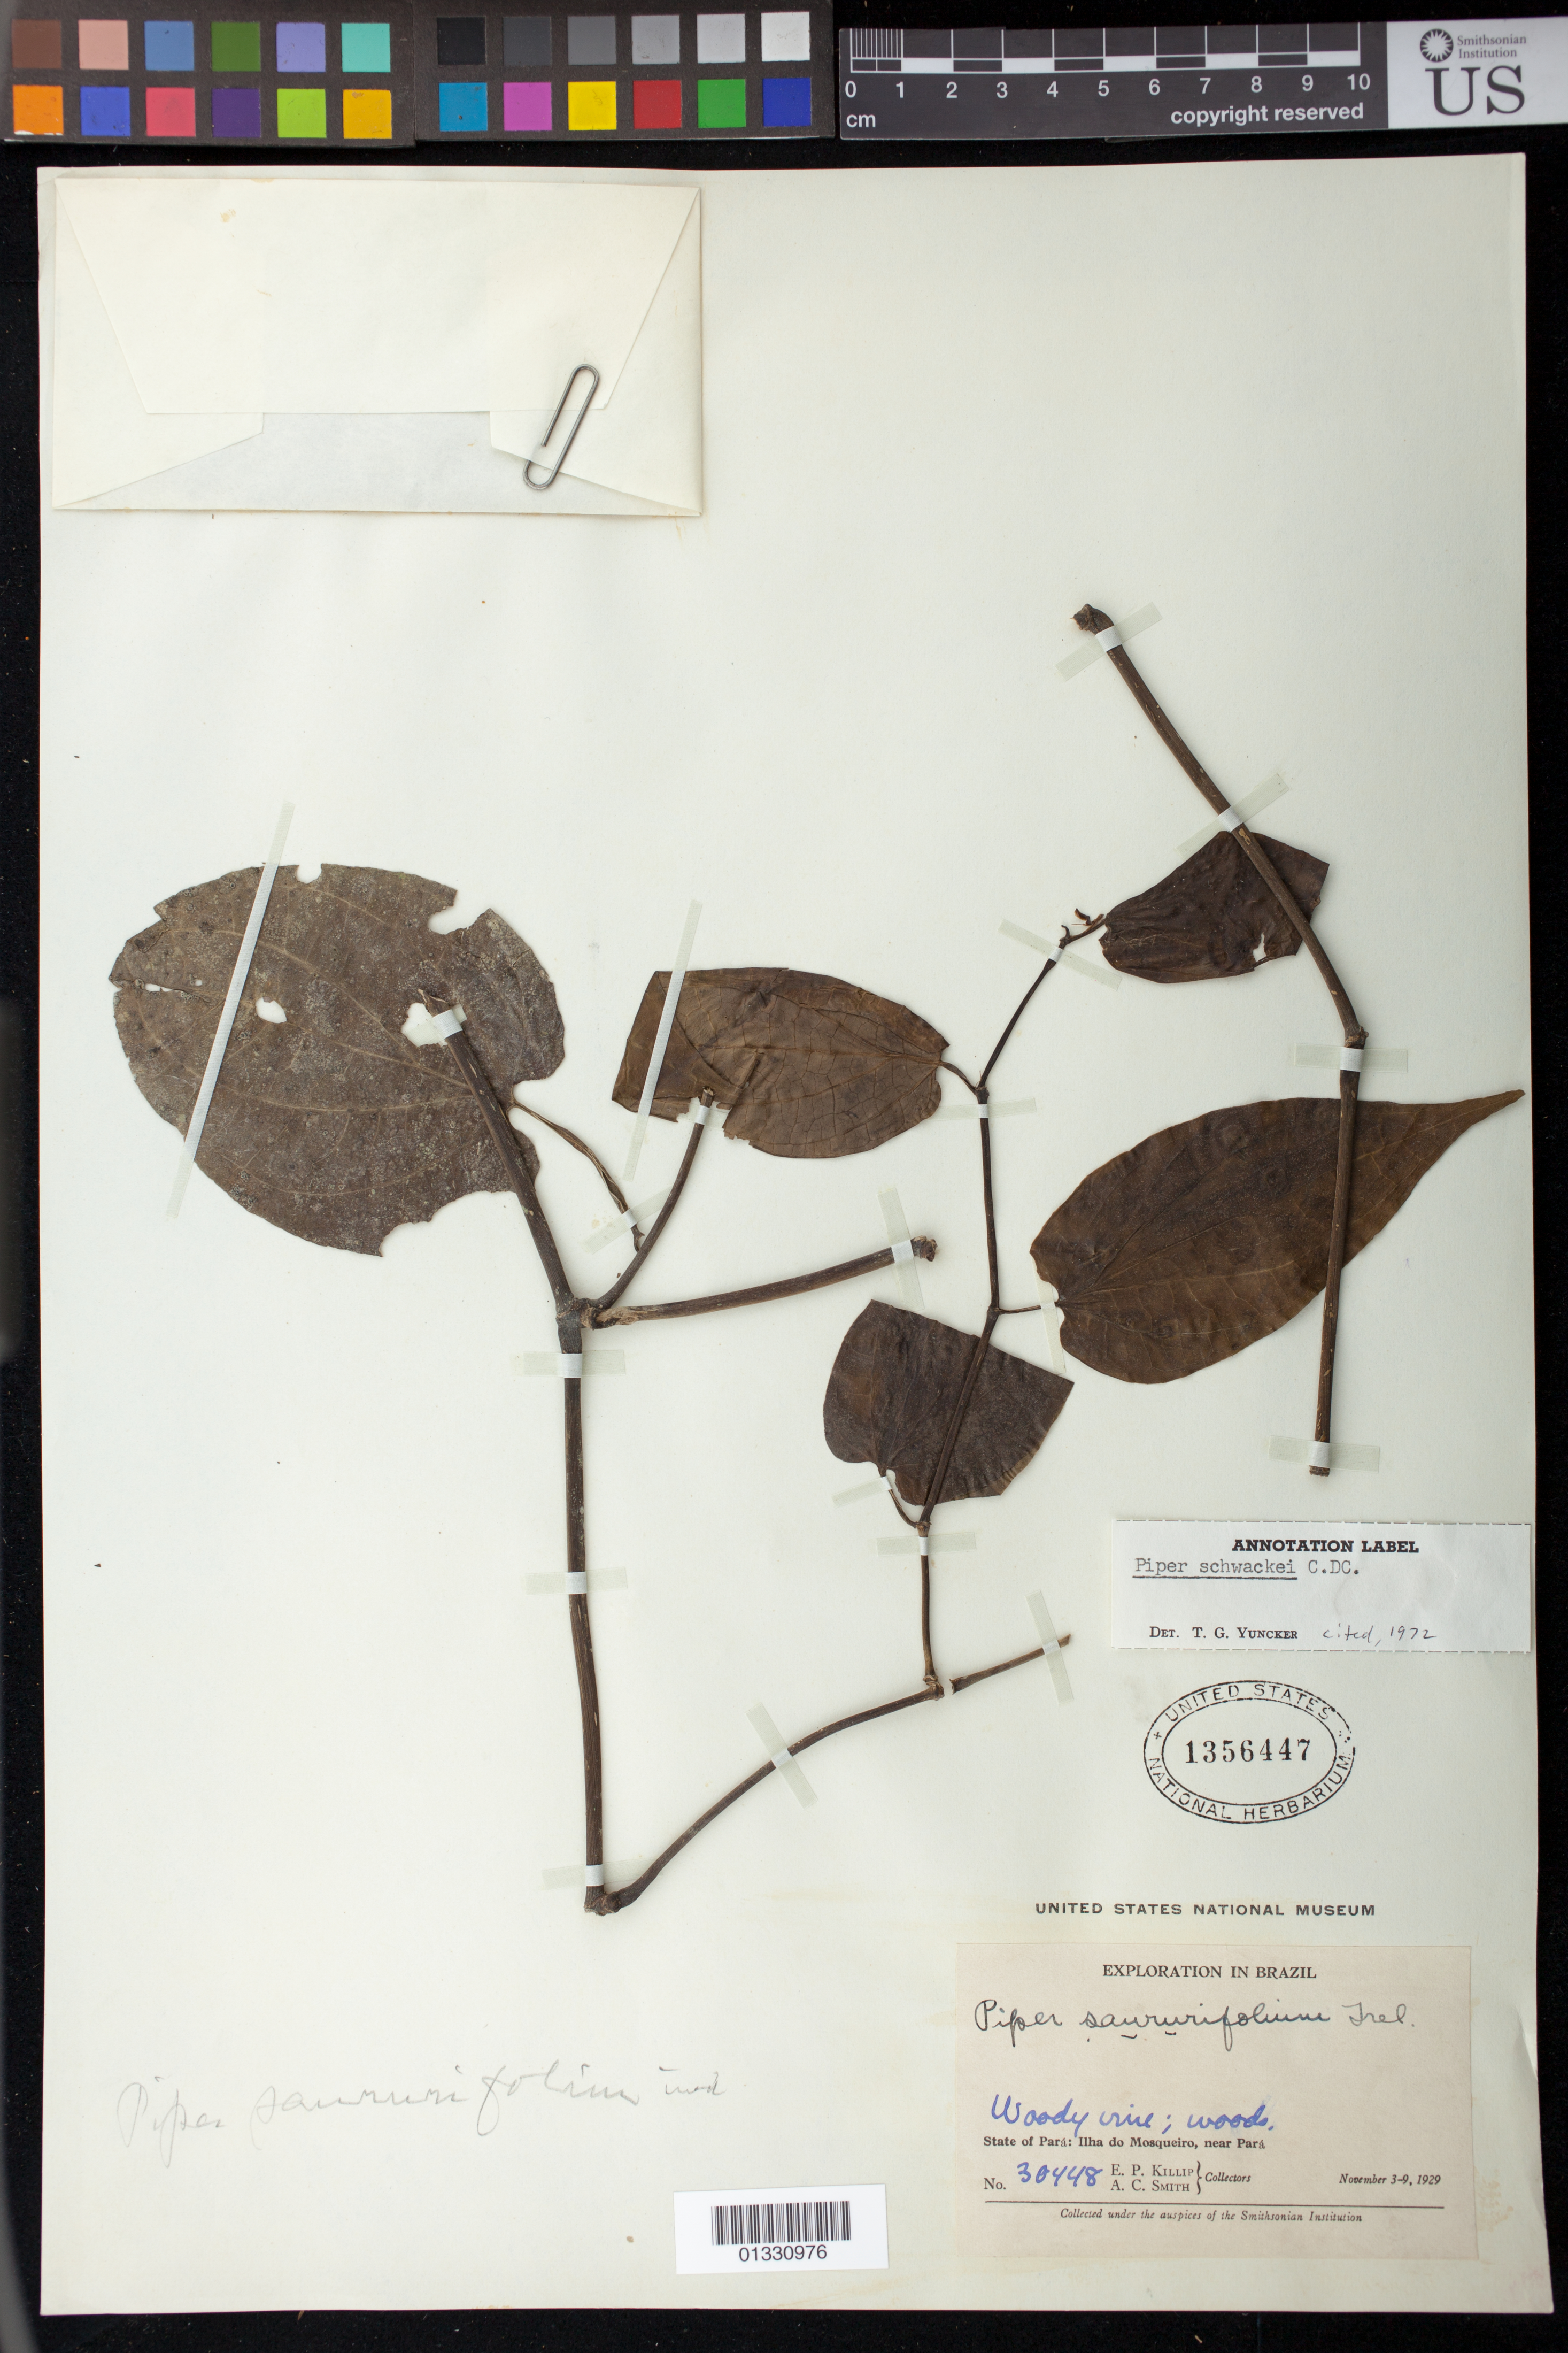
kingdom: Plantae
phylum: Tracheophyta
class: Magnoliopsida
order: Piperales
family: Piperaceae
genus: Piper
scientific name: Piper schwackei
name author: C. DC.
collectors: E. P. Killip & A. C. Smith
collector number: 30448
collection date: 1929-11-03/1929-11-09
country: Brazil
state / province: Pará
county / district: Belém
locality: Ilha do Mosqueiro, near Pará.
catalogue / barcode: US 1356447